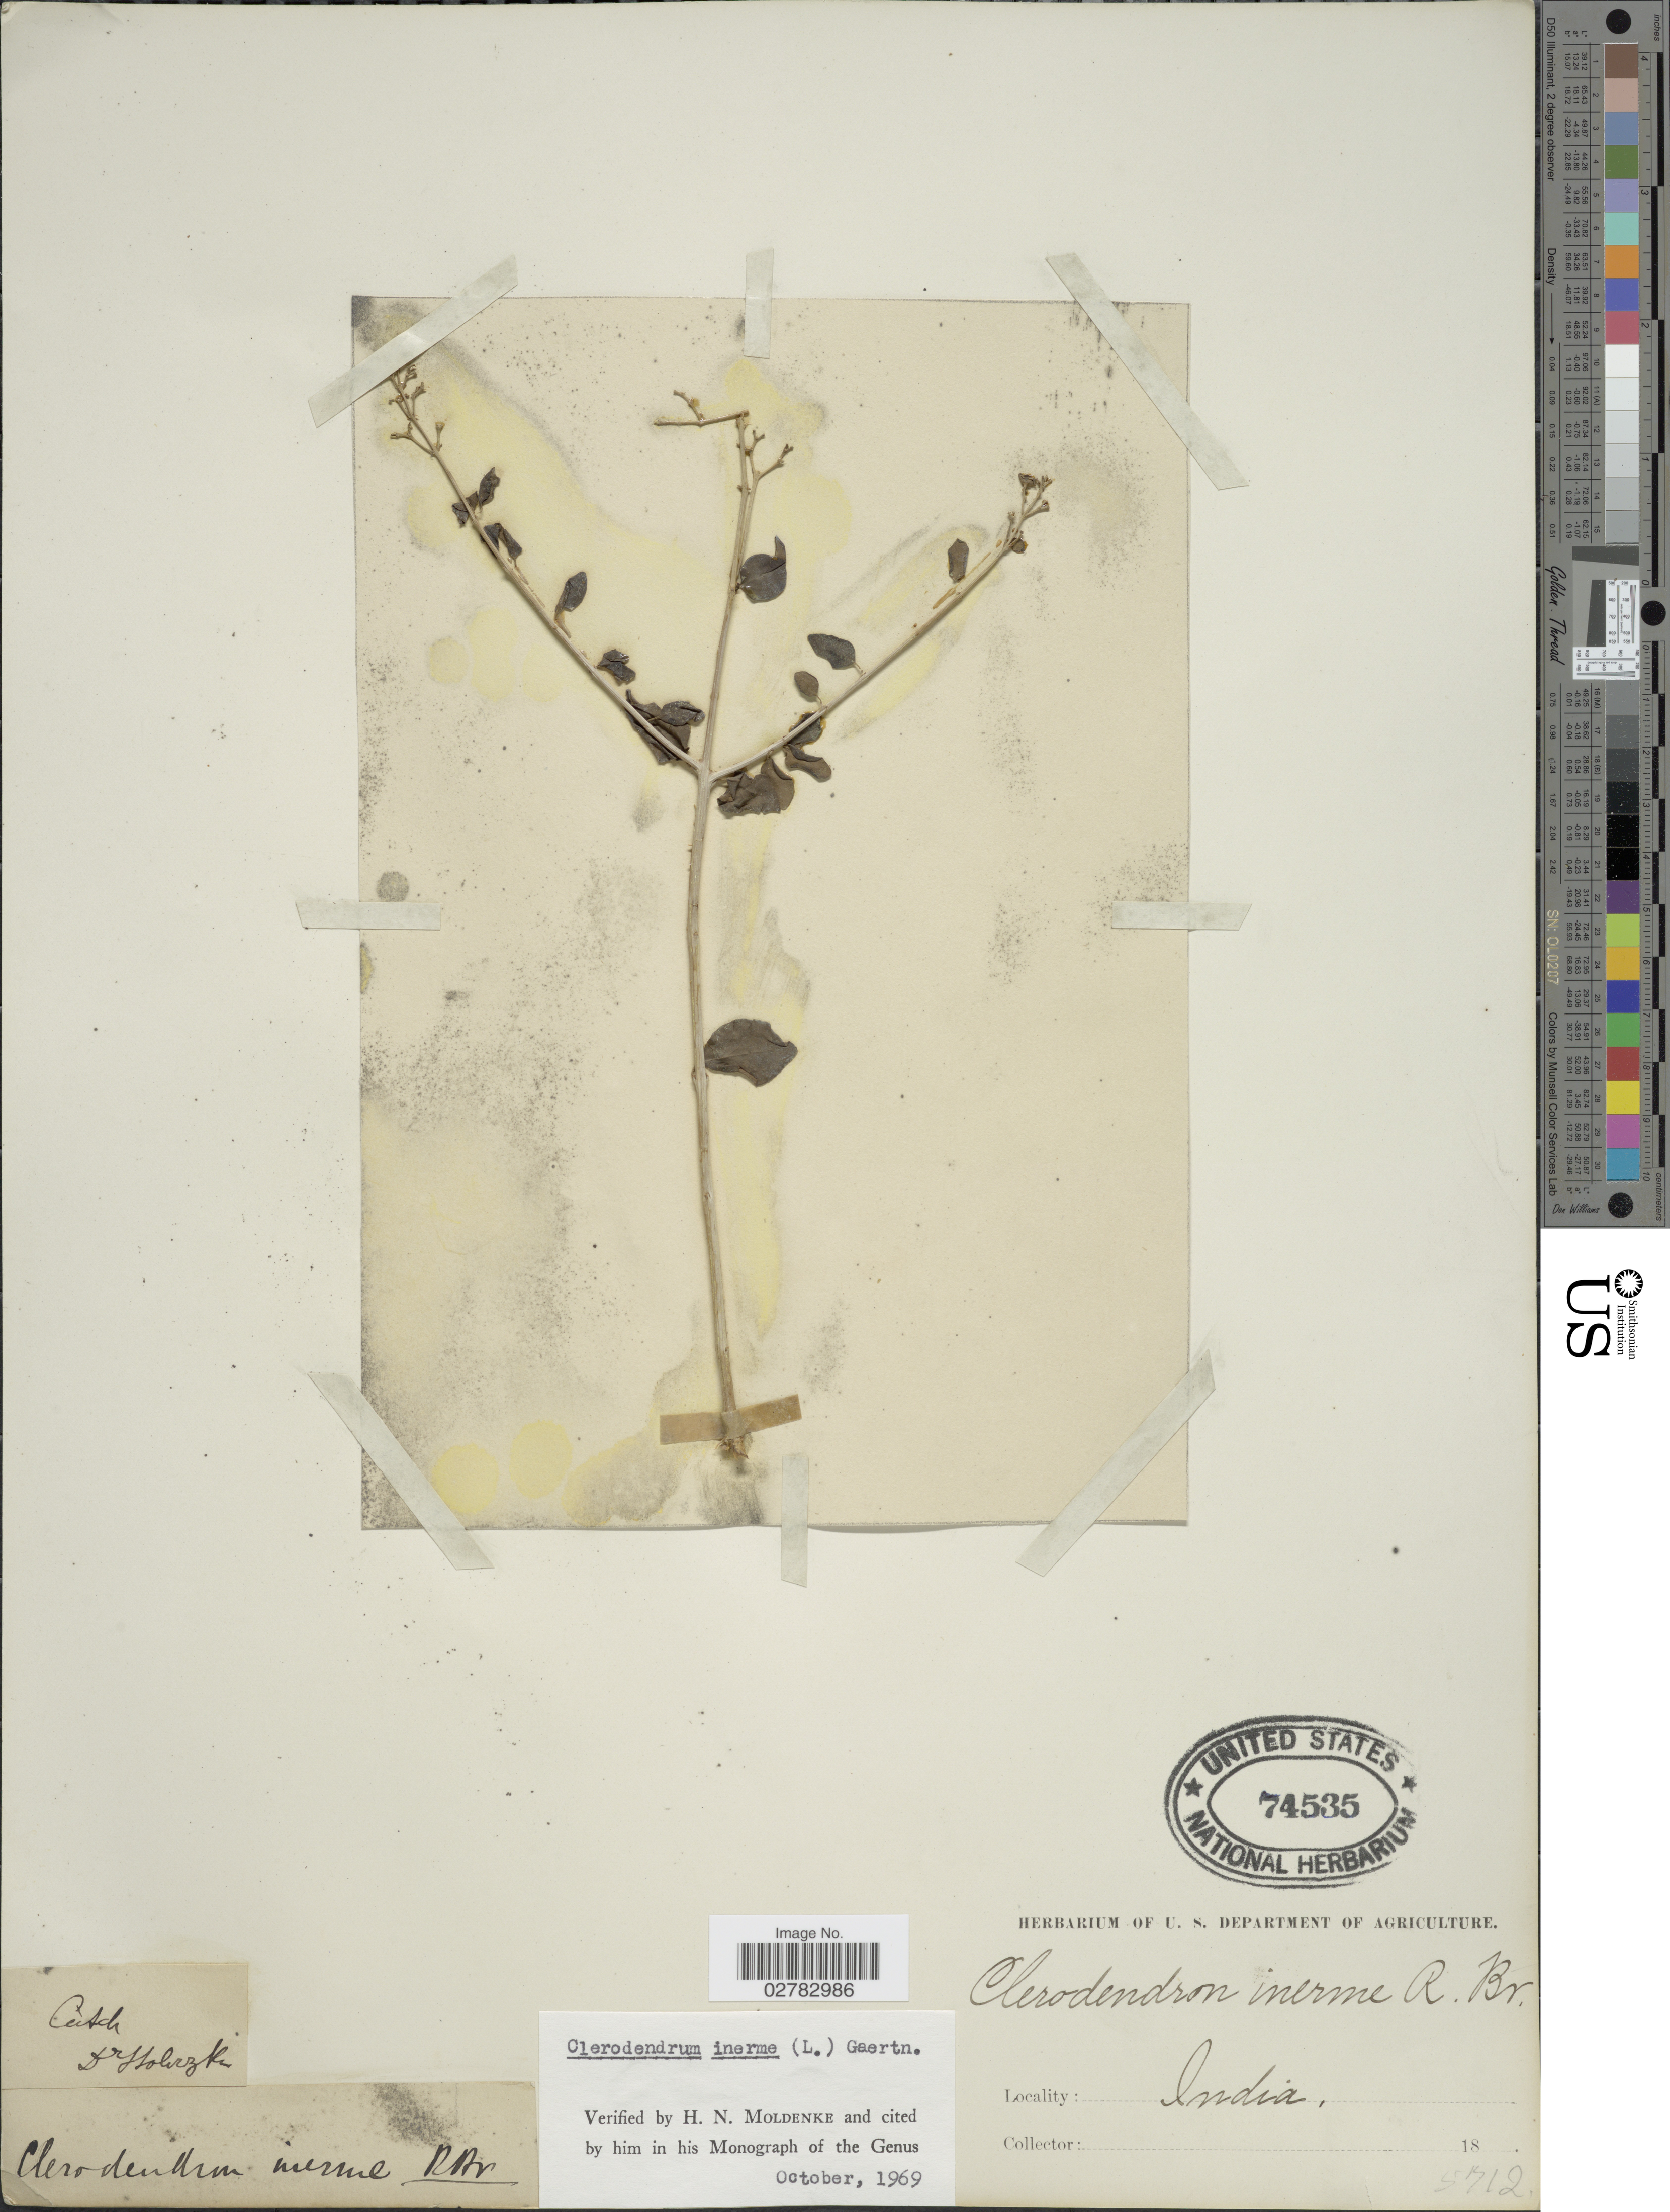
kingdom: Plantae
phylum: Tracheophyta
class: Magnoliopsida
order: Lamiales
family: Lamiaceae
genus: Clerodendrum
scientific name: Clerodendrum inerme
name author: (L.) Gaertn.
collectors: Holiczki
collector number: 5712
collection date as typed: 18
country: India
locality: Ceitch.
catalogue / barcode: US 74535